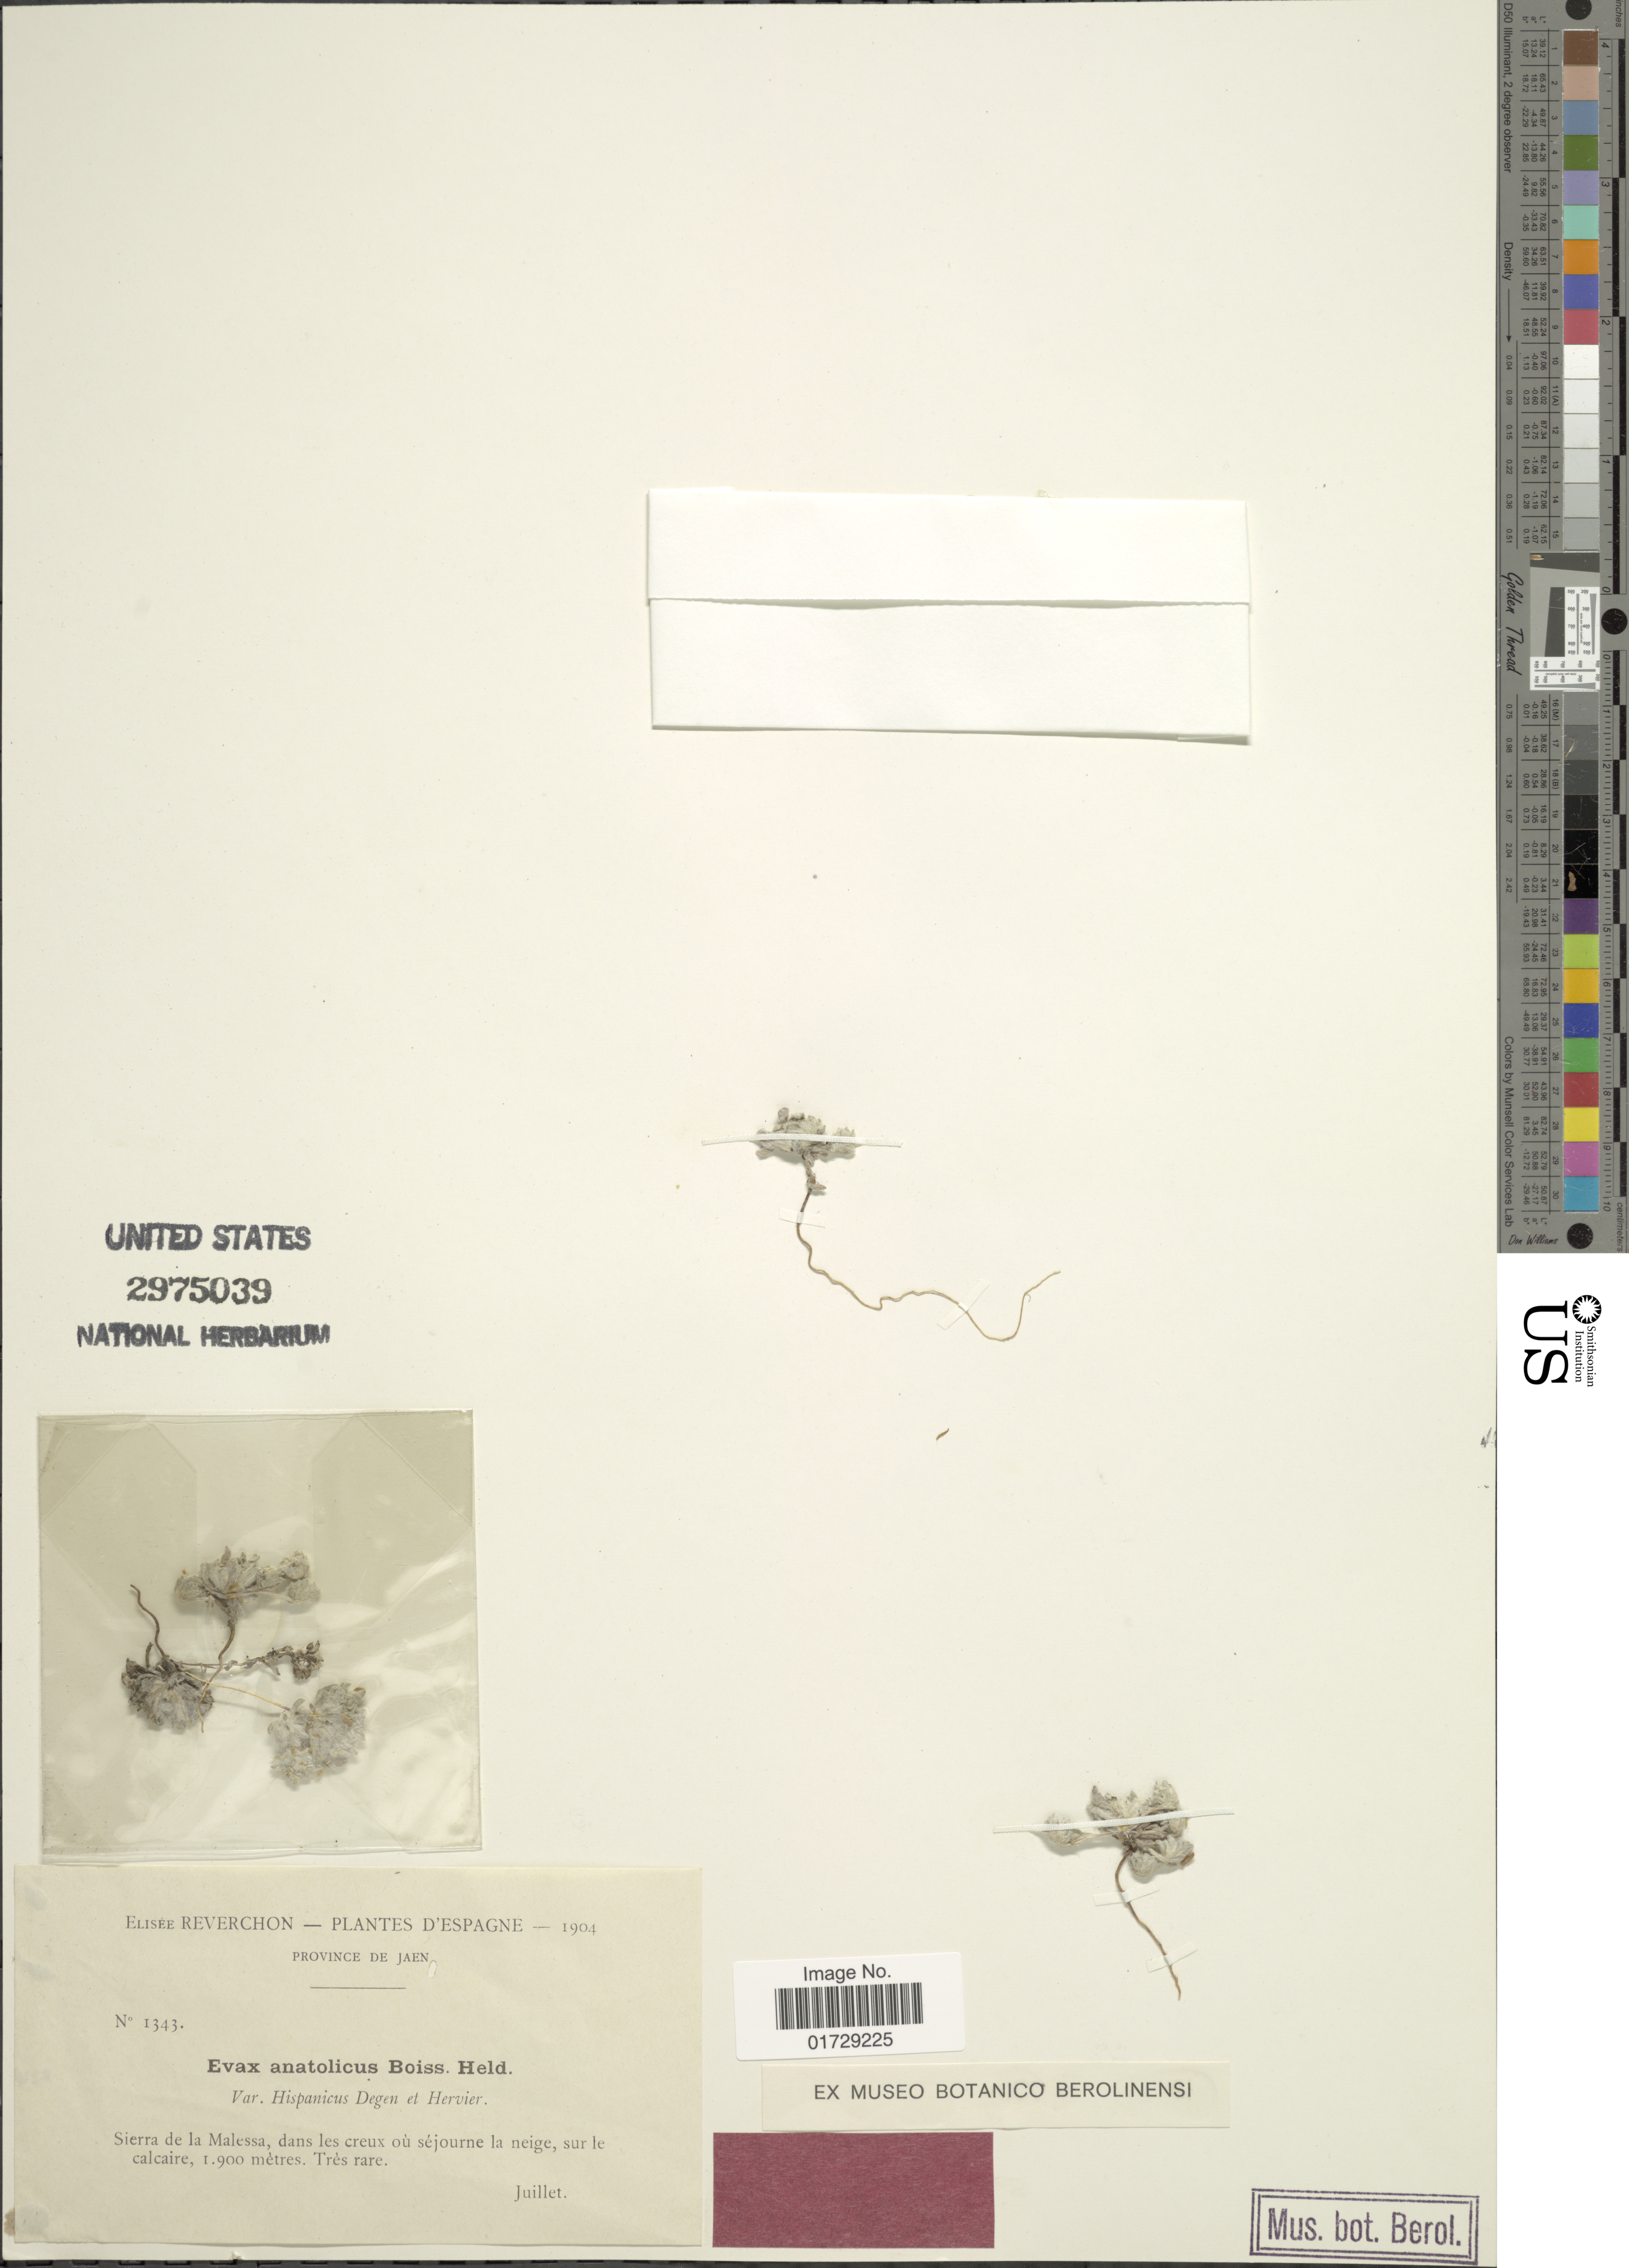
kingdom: Plantae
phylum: Tracheophyta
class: Magnoliopsida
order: Asterales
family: Asteraceae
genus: Evax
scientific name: Evax anatolica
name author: Boiss. & Heldr.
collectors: E. Reverchon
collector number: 1343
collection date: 1904-07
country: Spain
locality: D' Espagne, Province de Jaen, Sierra de la Malessa, dans les creux ou sejourne la neige, sur le calcaire, Tres rare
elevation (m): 1900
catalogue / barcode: US 2975039